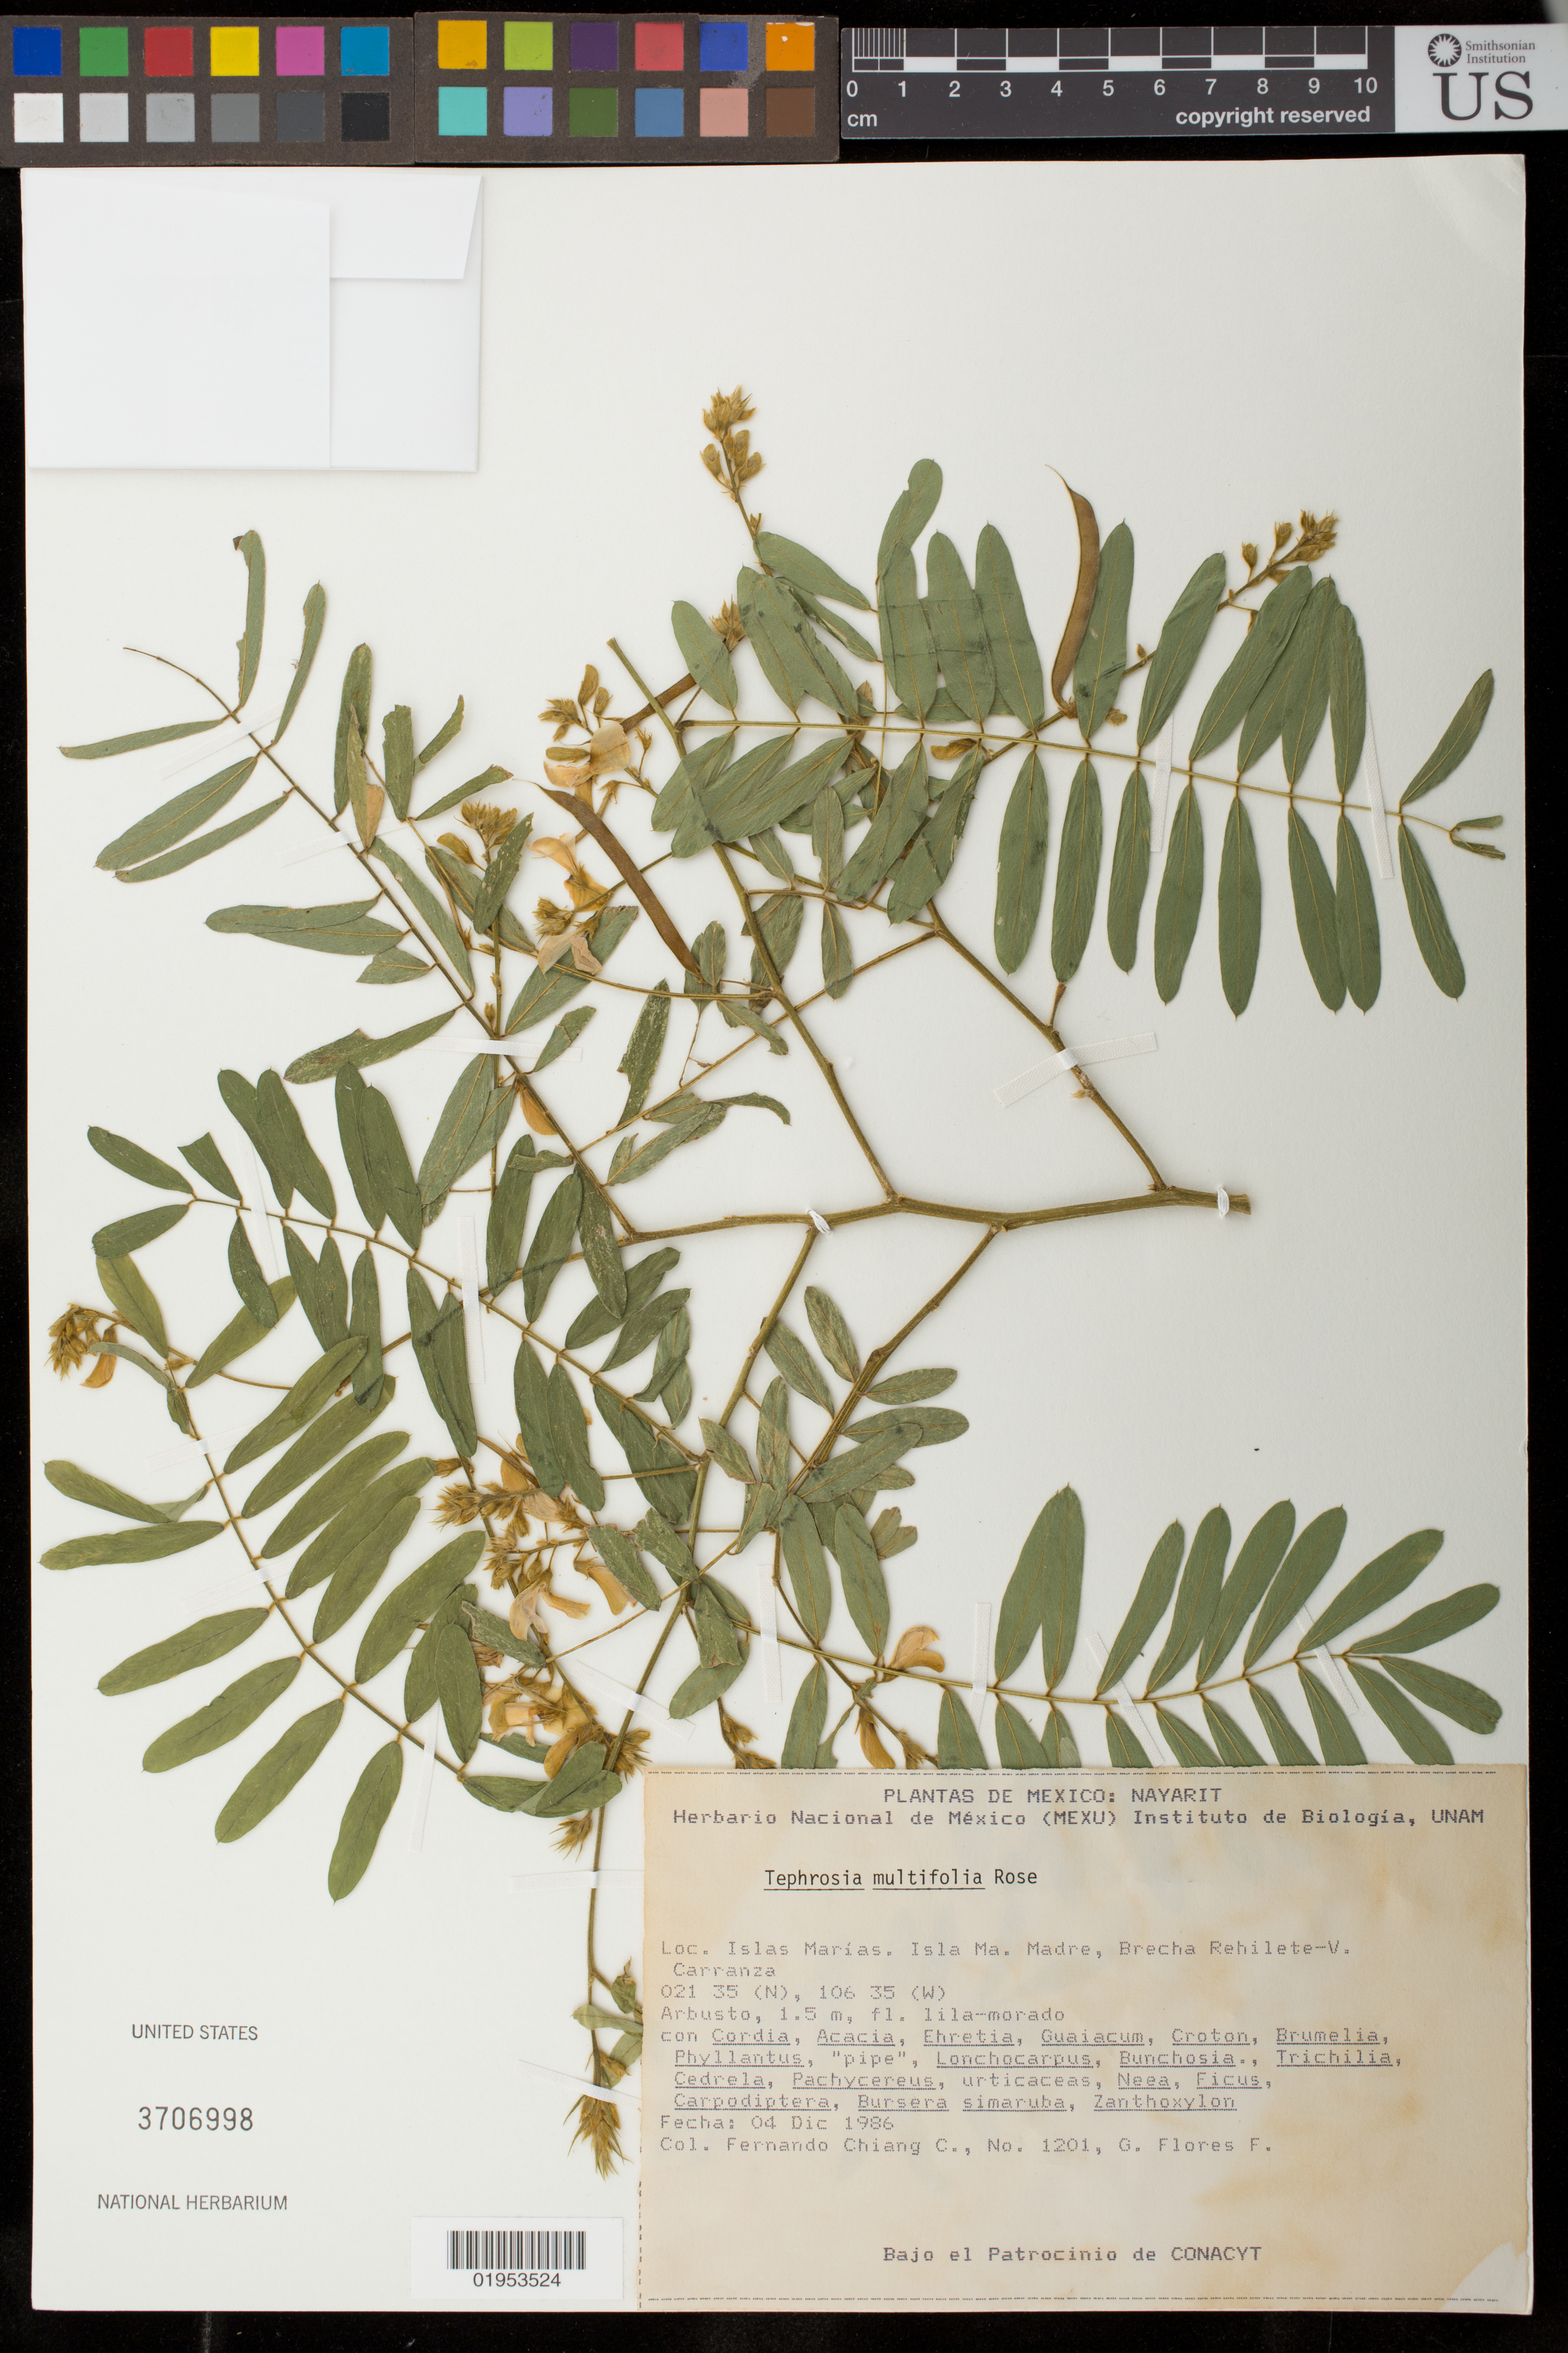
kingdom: Plantae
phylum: Tracheophyta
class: Magnoliopsida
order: Fabales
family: Fabaceae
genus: Tephrosia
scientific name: Tephrosia multifolia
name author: Rose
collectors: F. Chiang C. & G. Flores F.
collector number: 1201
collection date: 1986-12-04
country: Mexico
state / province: Nayarit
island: Maria Madre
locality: Islas Marías. Isla Ma. Madre, Brecha Rehilete-V. Carranza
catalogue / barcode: US 3706998